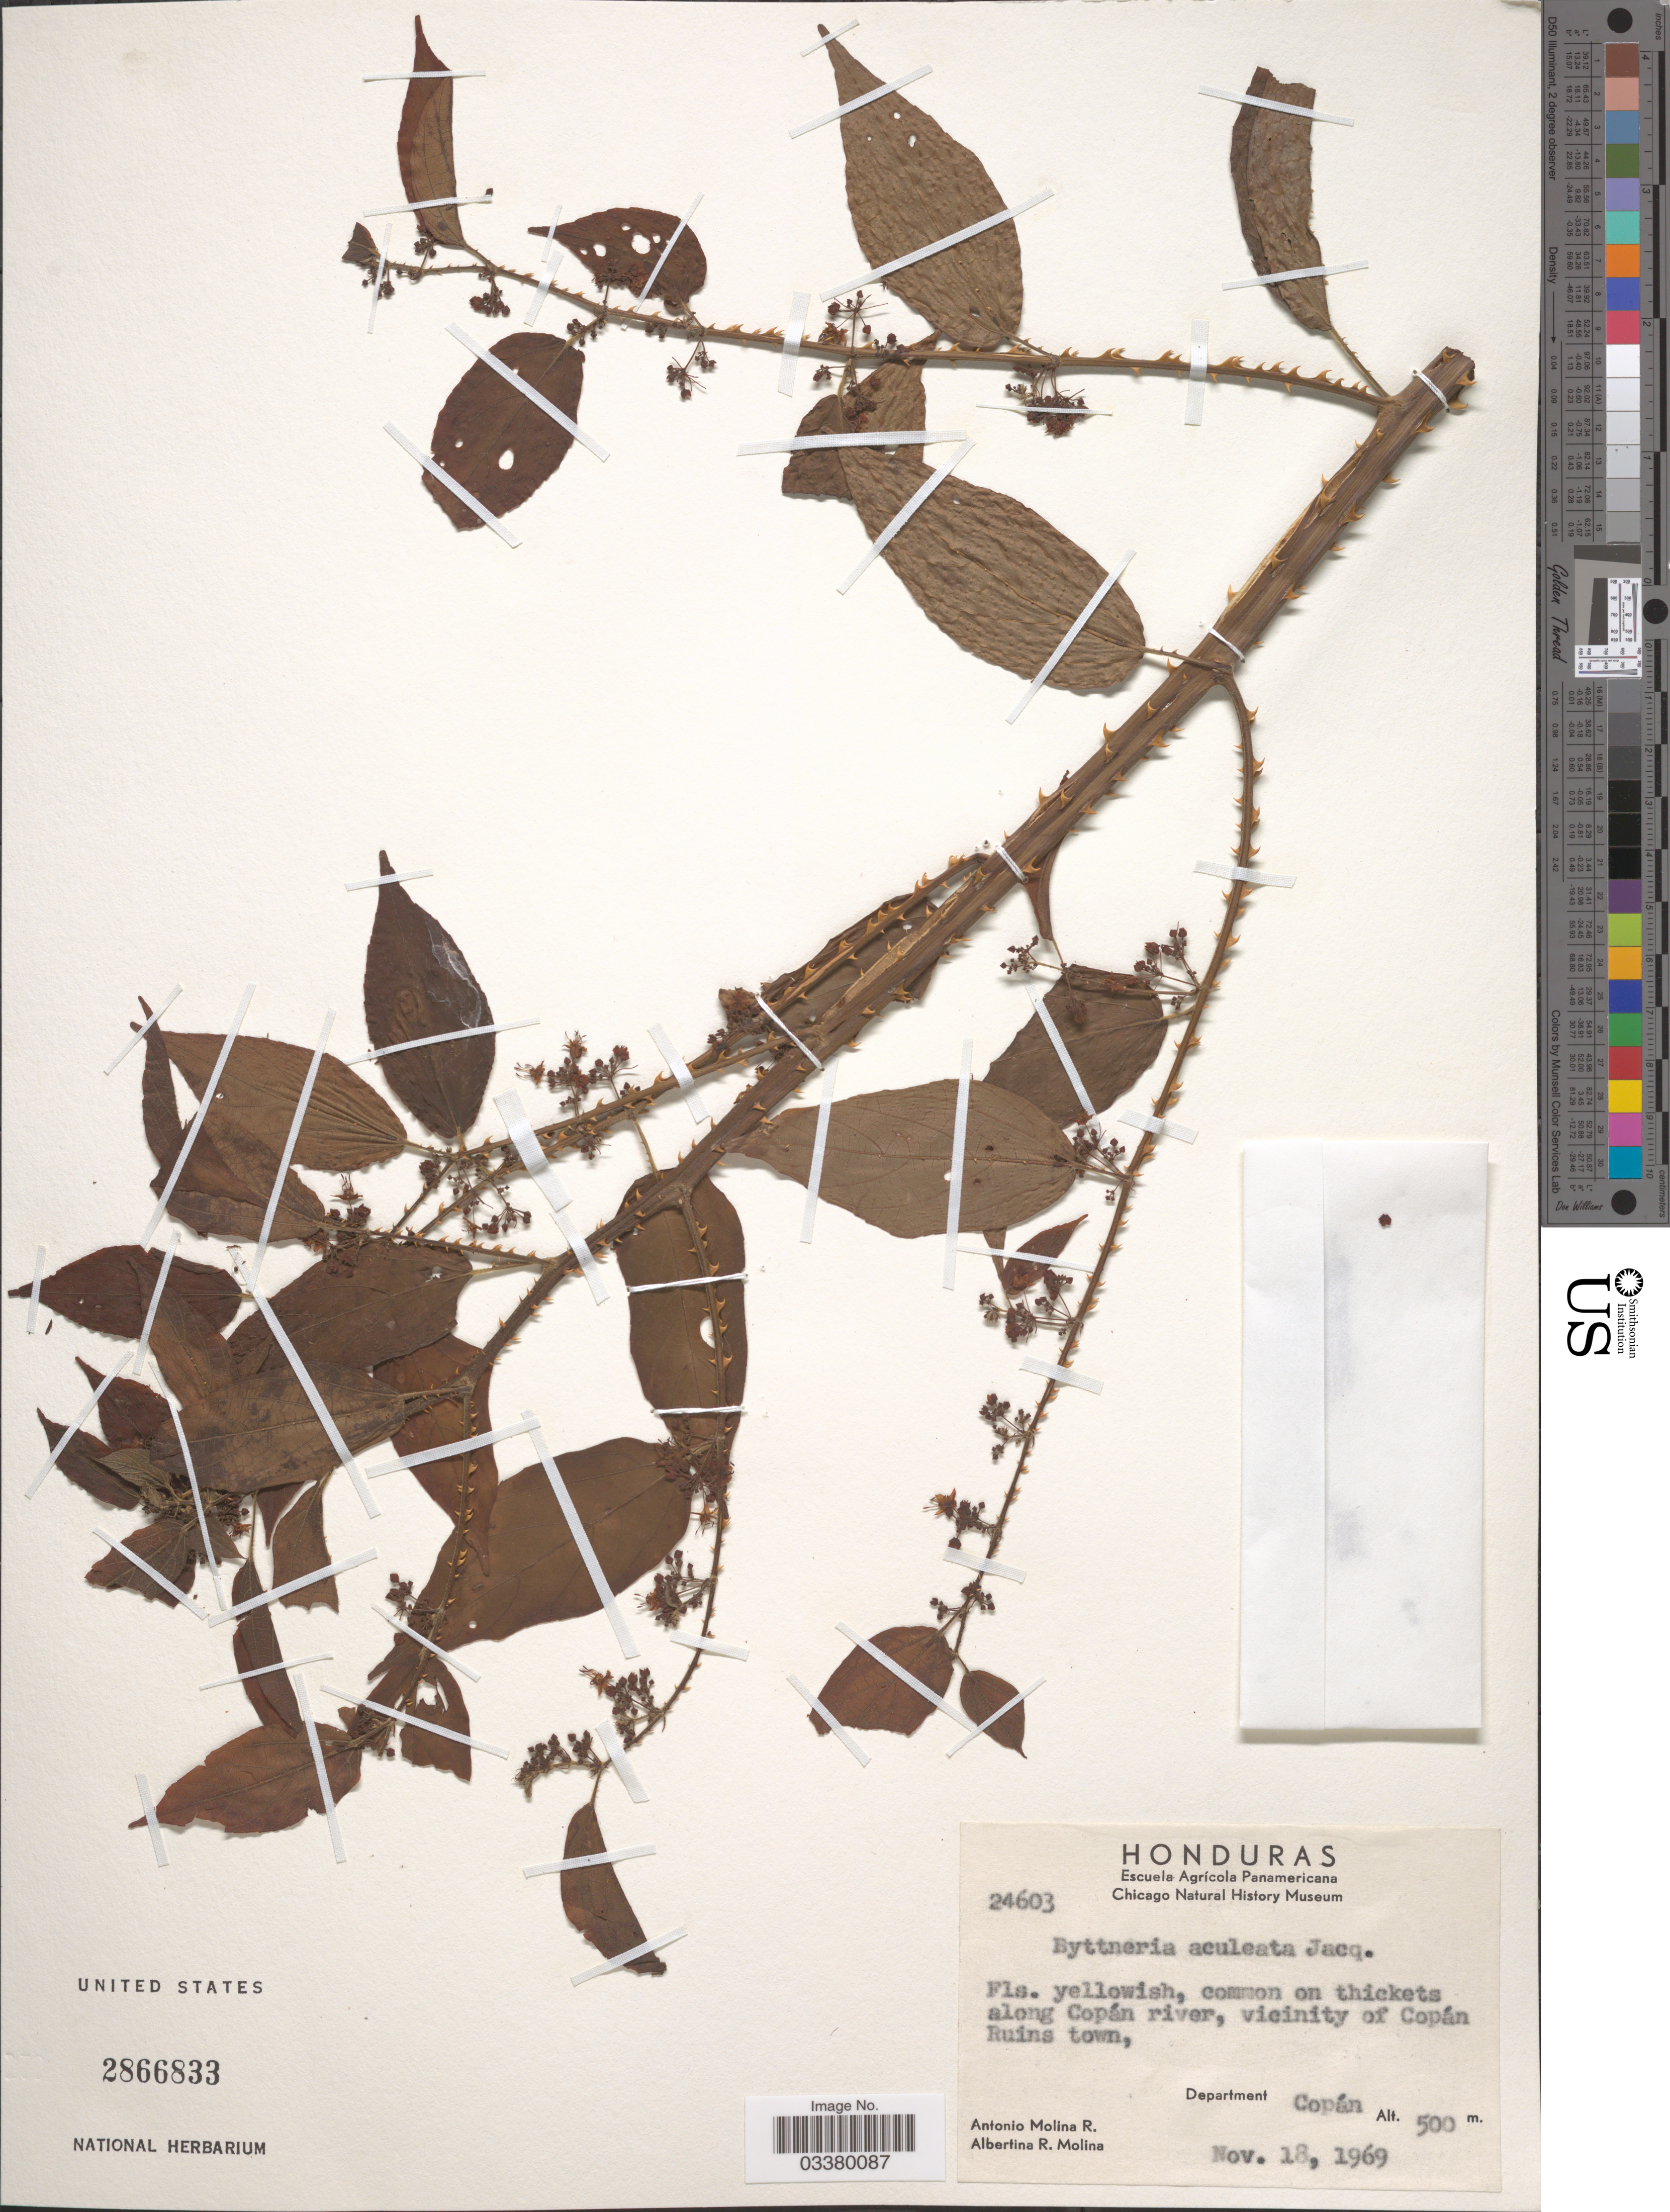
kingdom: Plantae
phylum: Tracheophyta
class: Magnoliopsida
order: Malvales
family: Malvaceae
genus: Byttneria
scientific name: Byttneria aculeata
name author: (Jacq.) Jacq.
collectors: A. Molina R. & A. R. Molina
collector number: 24603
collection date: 1969-11-18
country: Honduras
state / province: Copán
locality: Common on thickets along Copán river, vicinity of Copán Ruins town, Department Copán.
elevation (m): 500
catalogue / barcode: US 2866833